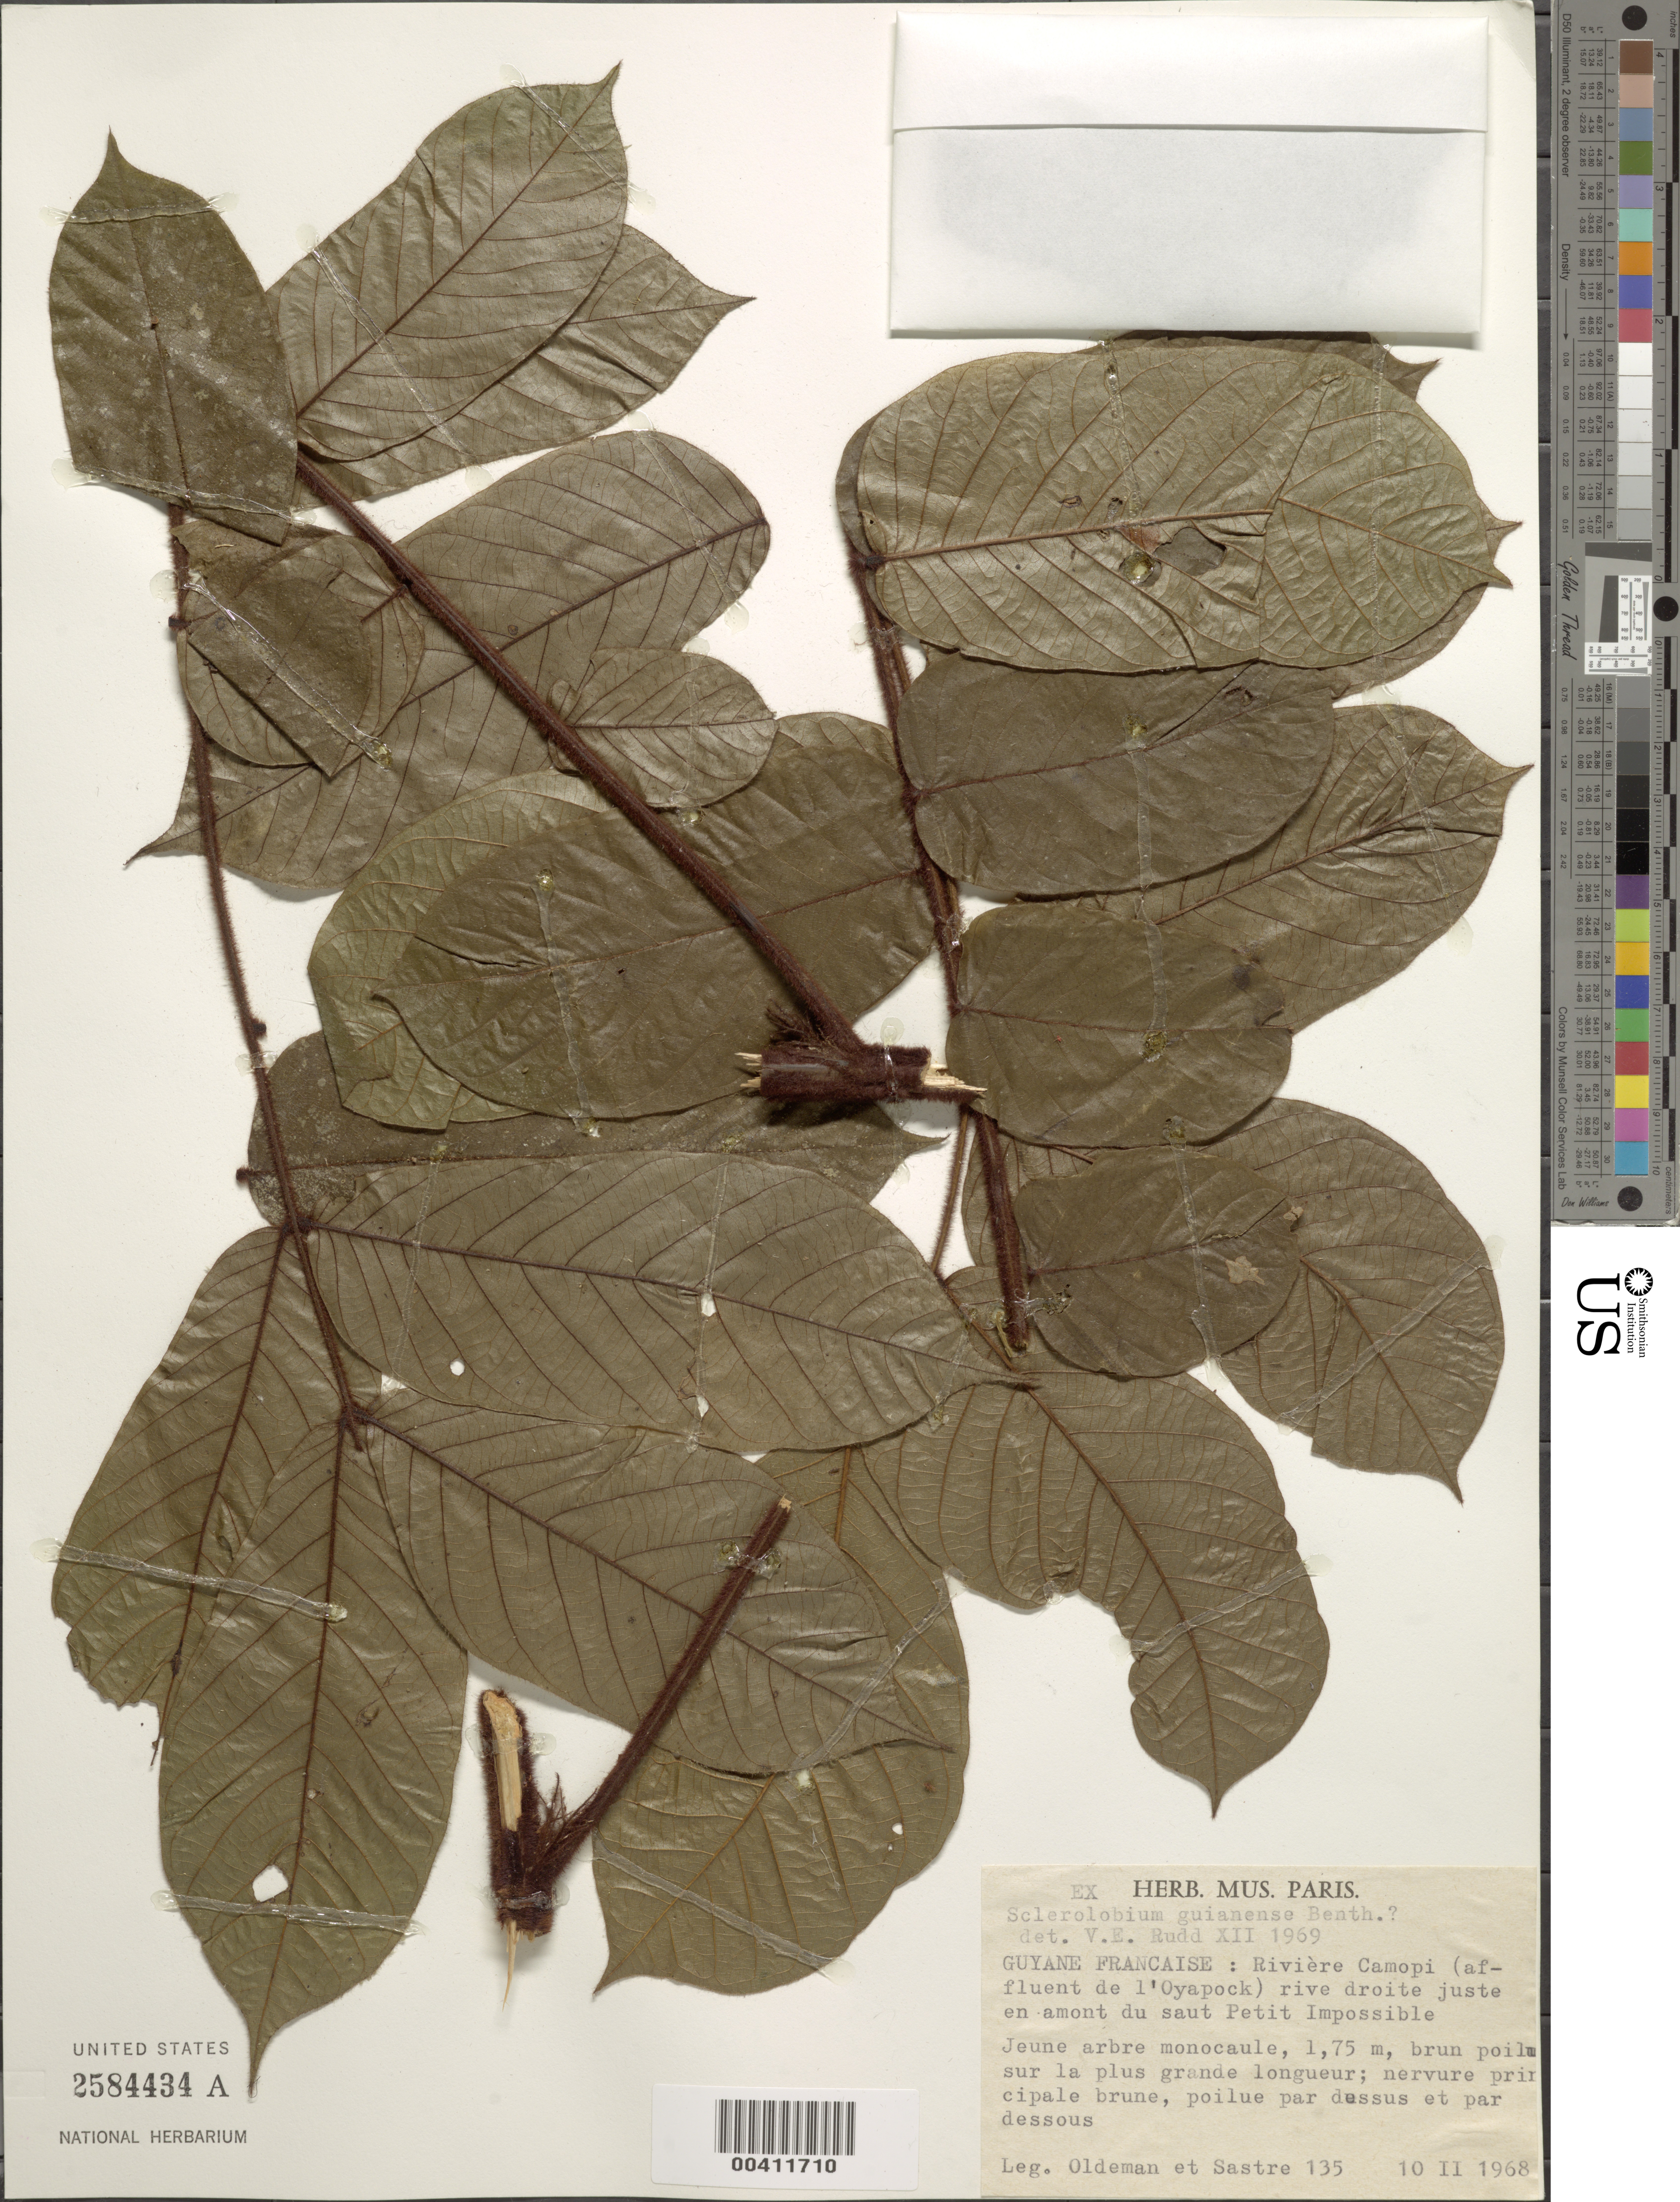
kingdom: Plantae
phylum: Tracheophyta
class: Magnoliopsida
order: Fabales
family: Fabaceae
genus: Tachigali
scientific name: Tachigali guianensis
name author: (Benth.) Zarucchi & Herend.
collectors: R. Oldeman & -- Sastre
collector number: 135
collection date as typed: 10 Feb 1968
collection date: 1968-02-10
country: French Guiana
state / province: Cayenne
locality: Riviere camopi (affluent de l'oyapock). [former arrondissement of inini.]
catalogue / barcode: US 2584434A